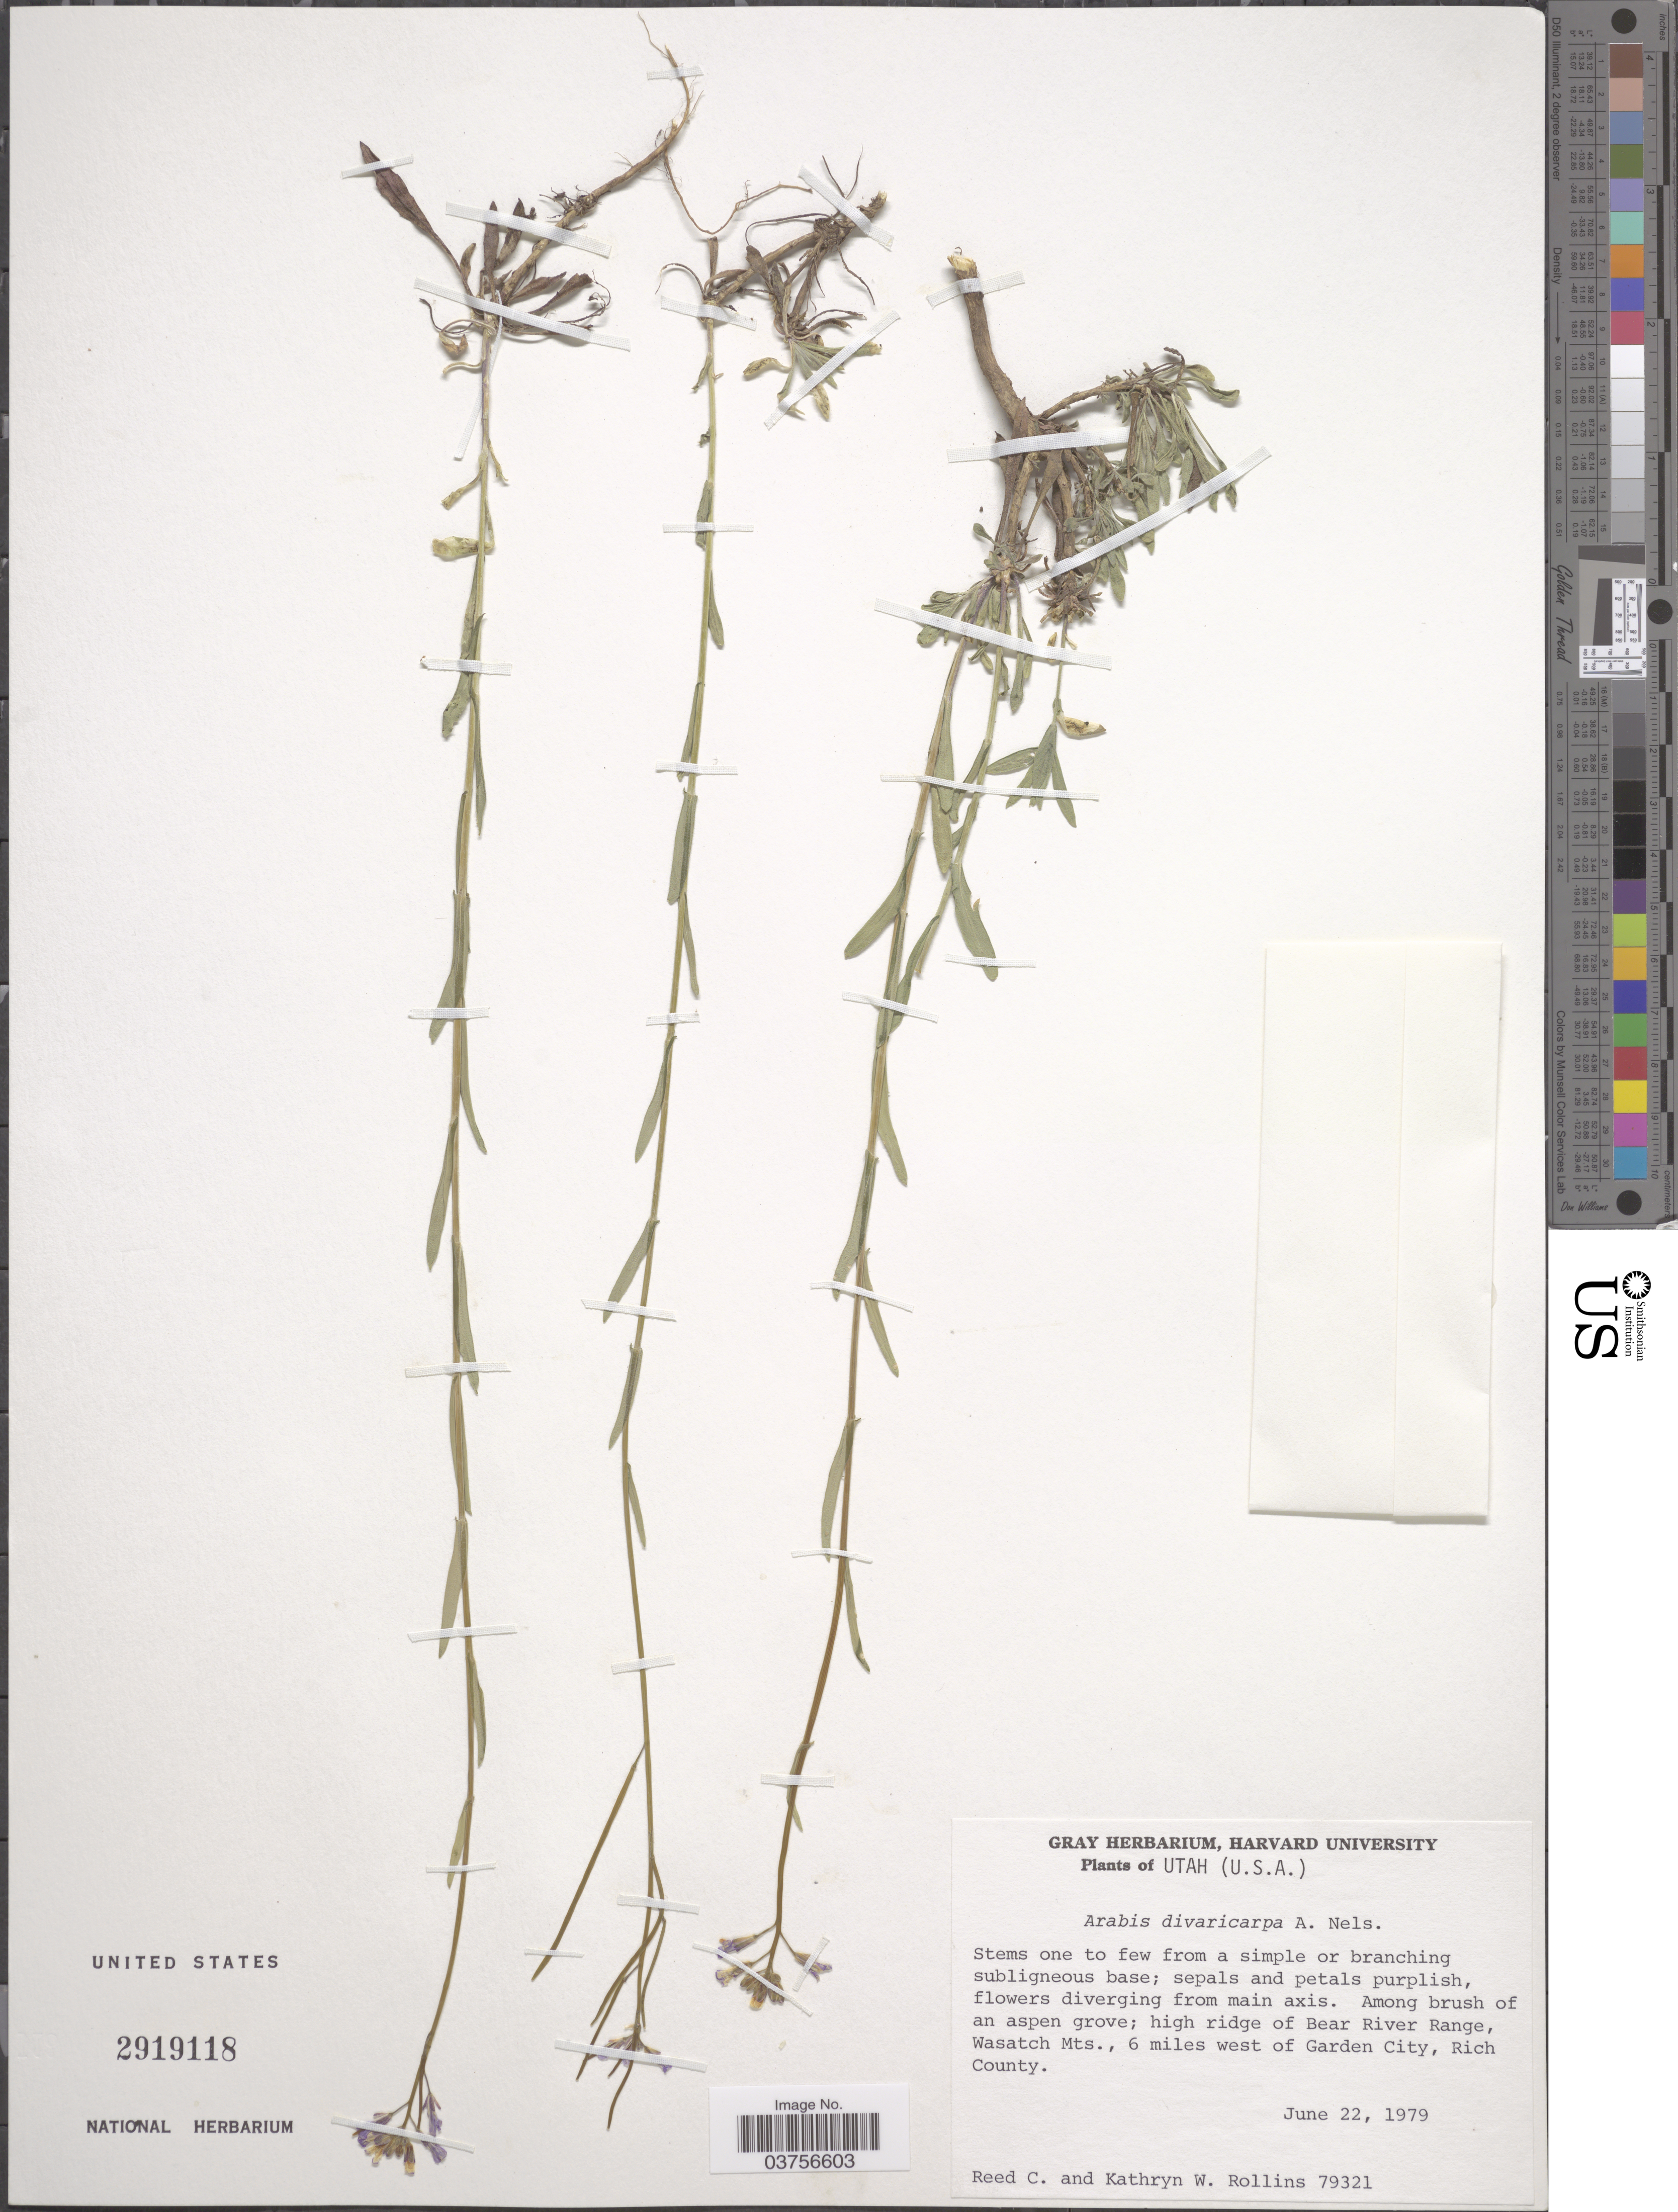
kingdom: Plantae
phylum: Tracheophyta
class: Magnoliopsida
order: Brassicales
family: Brassicaceae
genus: Arabis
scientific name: Arabis divaricarpa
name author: A. Nelson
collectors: R. C. Rollins & K. W. Rollins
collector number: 79321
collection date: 1979-06-22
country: United States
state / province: Utah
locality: High ridge of Bear River Range, Wasatch Mts., 6 miles west of Garden City, Rich County.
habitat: among brush of an aspen grove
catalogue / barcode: US 2919118